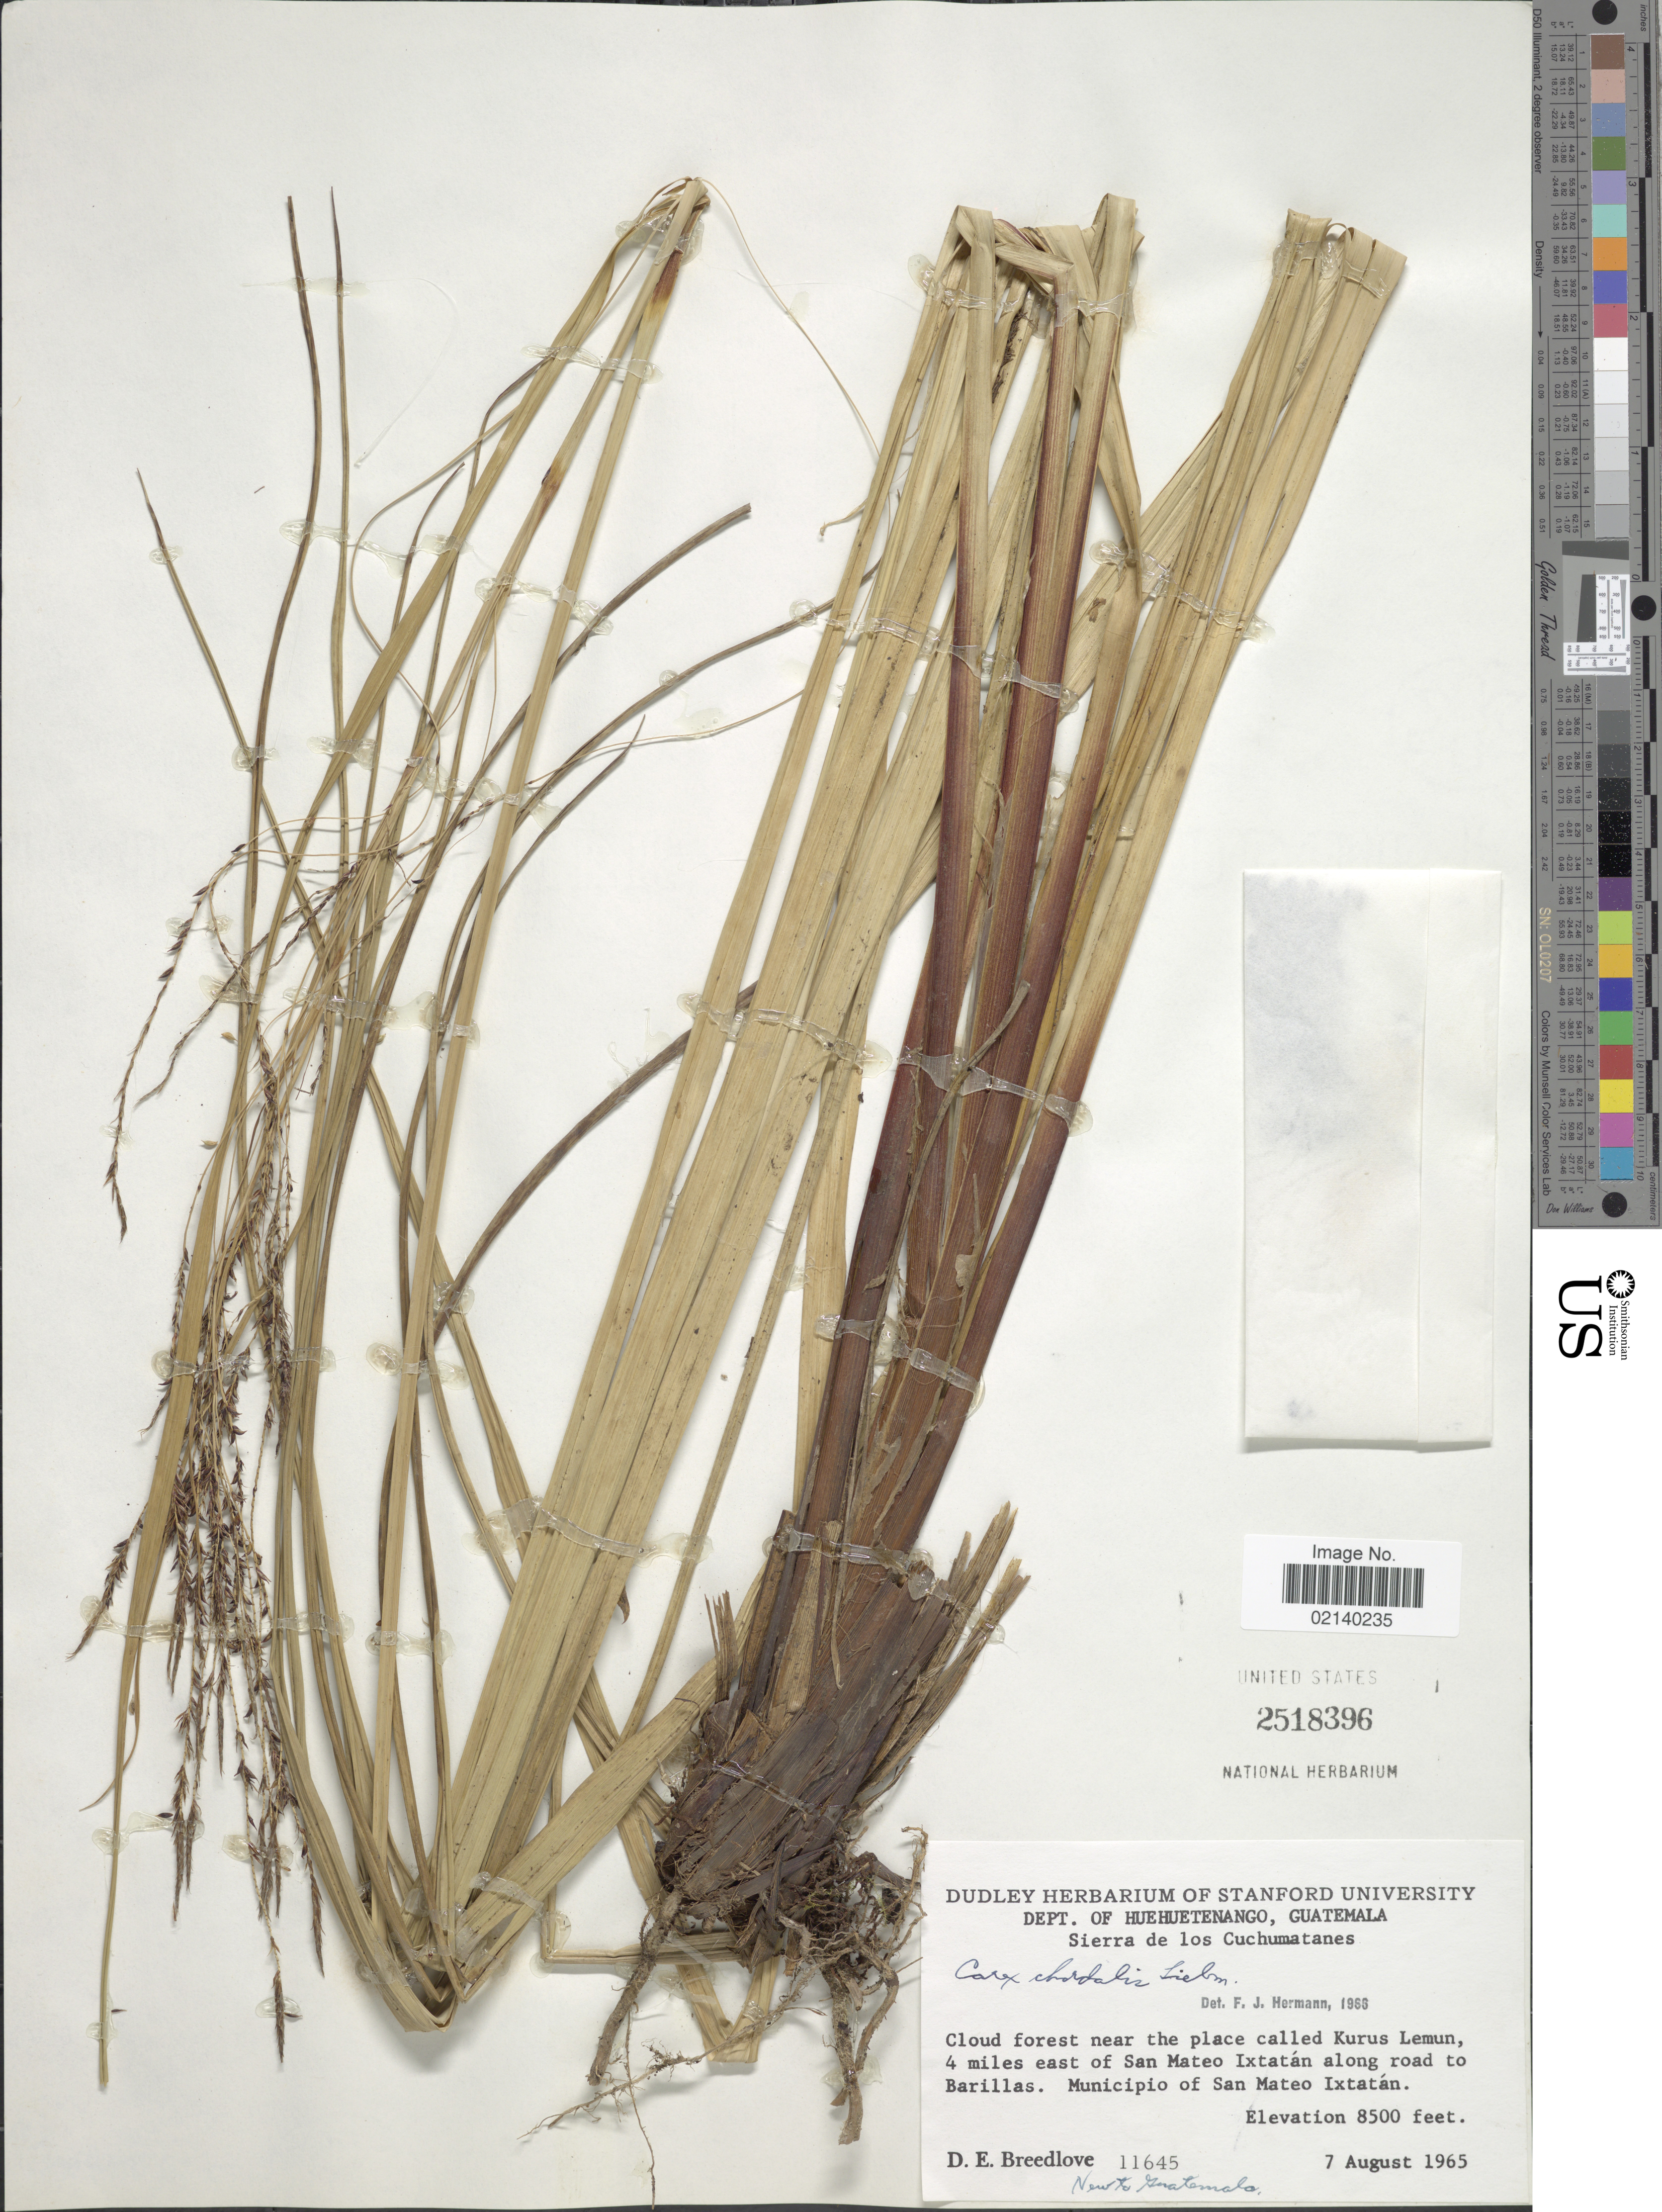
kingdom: Plantae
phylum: Tracheophyta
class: Liliopsida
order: Poales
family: Cyperaceae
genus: Carex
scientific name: Carex chordalis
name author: Liebm.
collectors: D. E. Breedlove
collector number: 11645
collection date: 1965-08-07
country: Guatemala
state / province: Huehuetenango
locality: Dept. of Huehuetenango. Sierra de los Cuchumatanes. Cloud forest near the place called Kurus Lemun, 4 miles east of San Mateo Ixtatan along road to Barillas, Municipio of San Mateo Ixtatan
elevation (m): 2591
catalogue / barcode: US 2518396